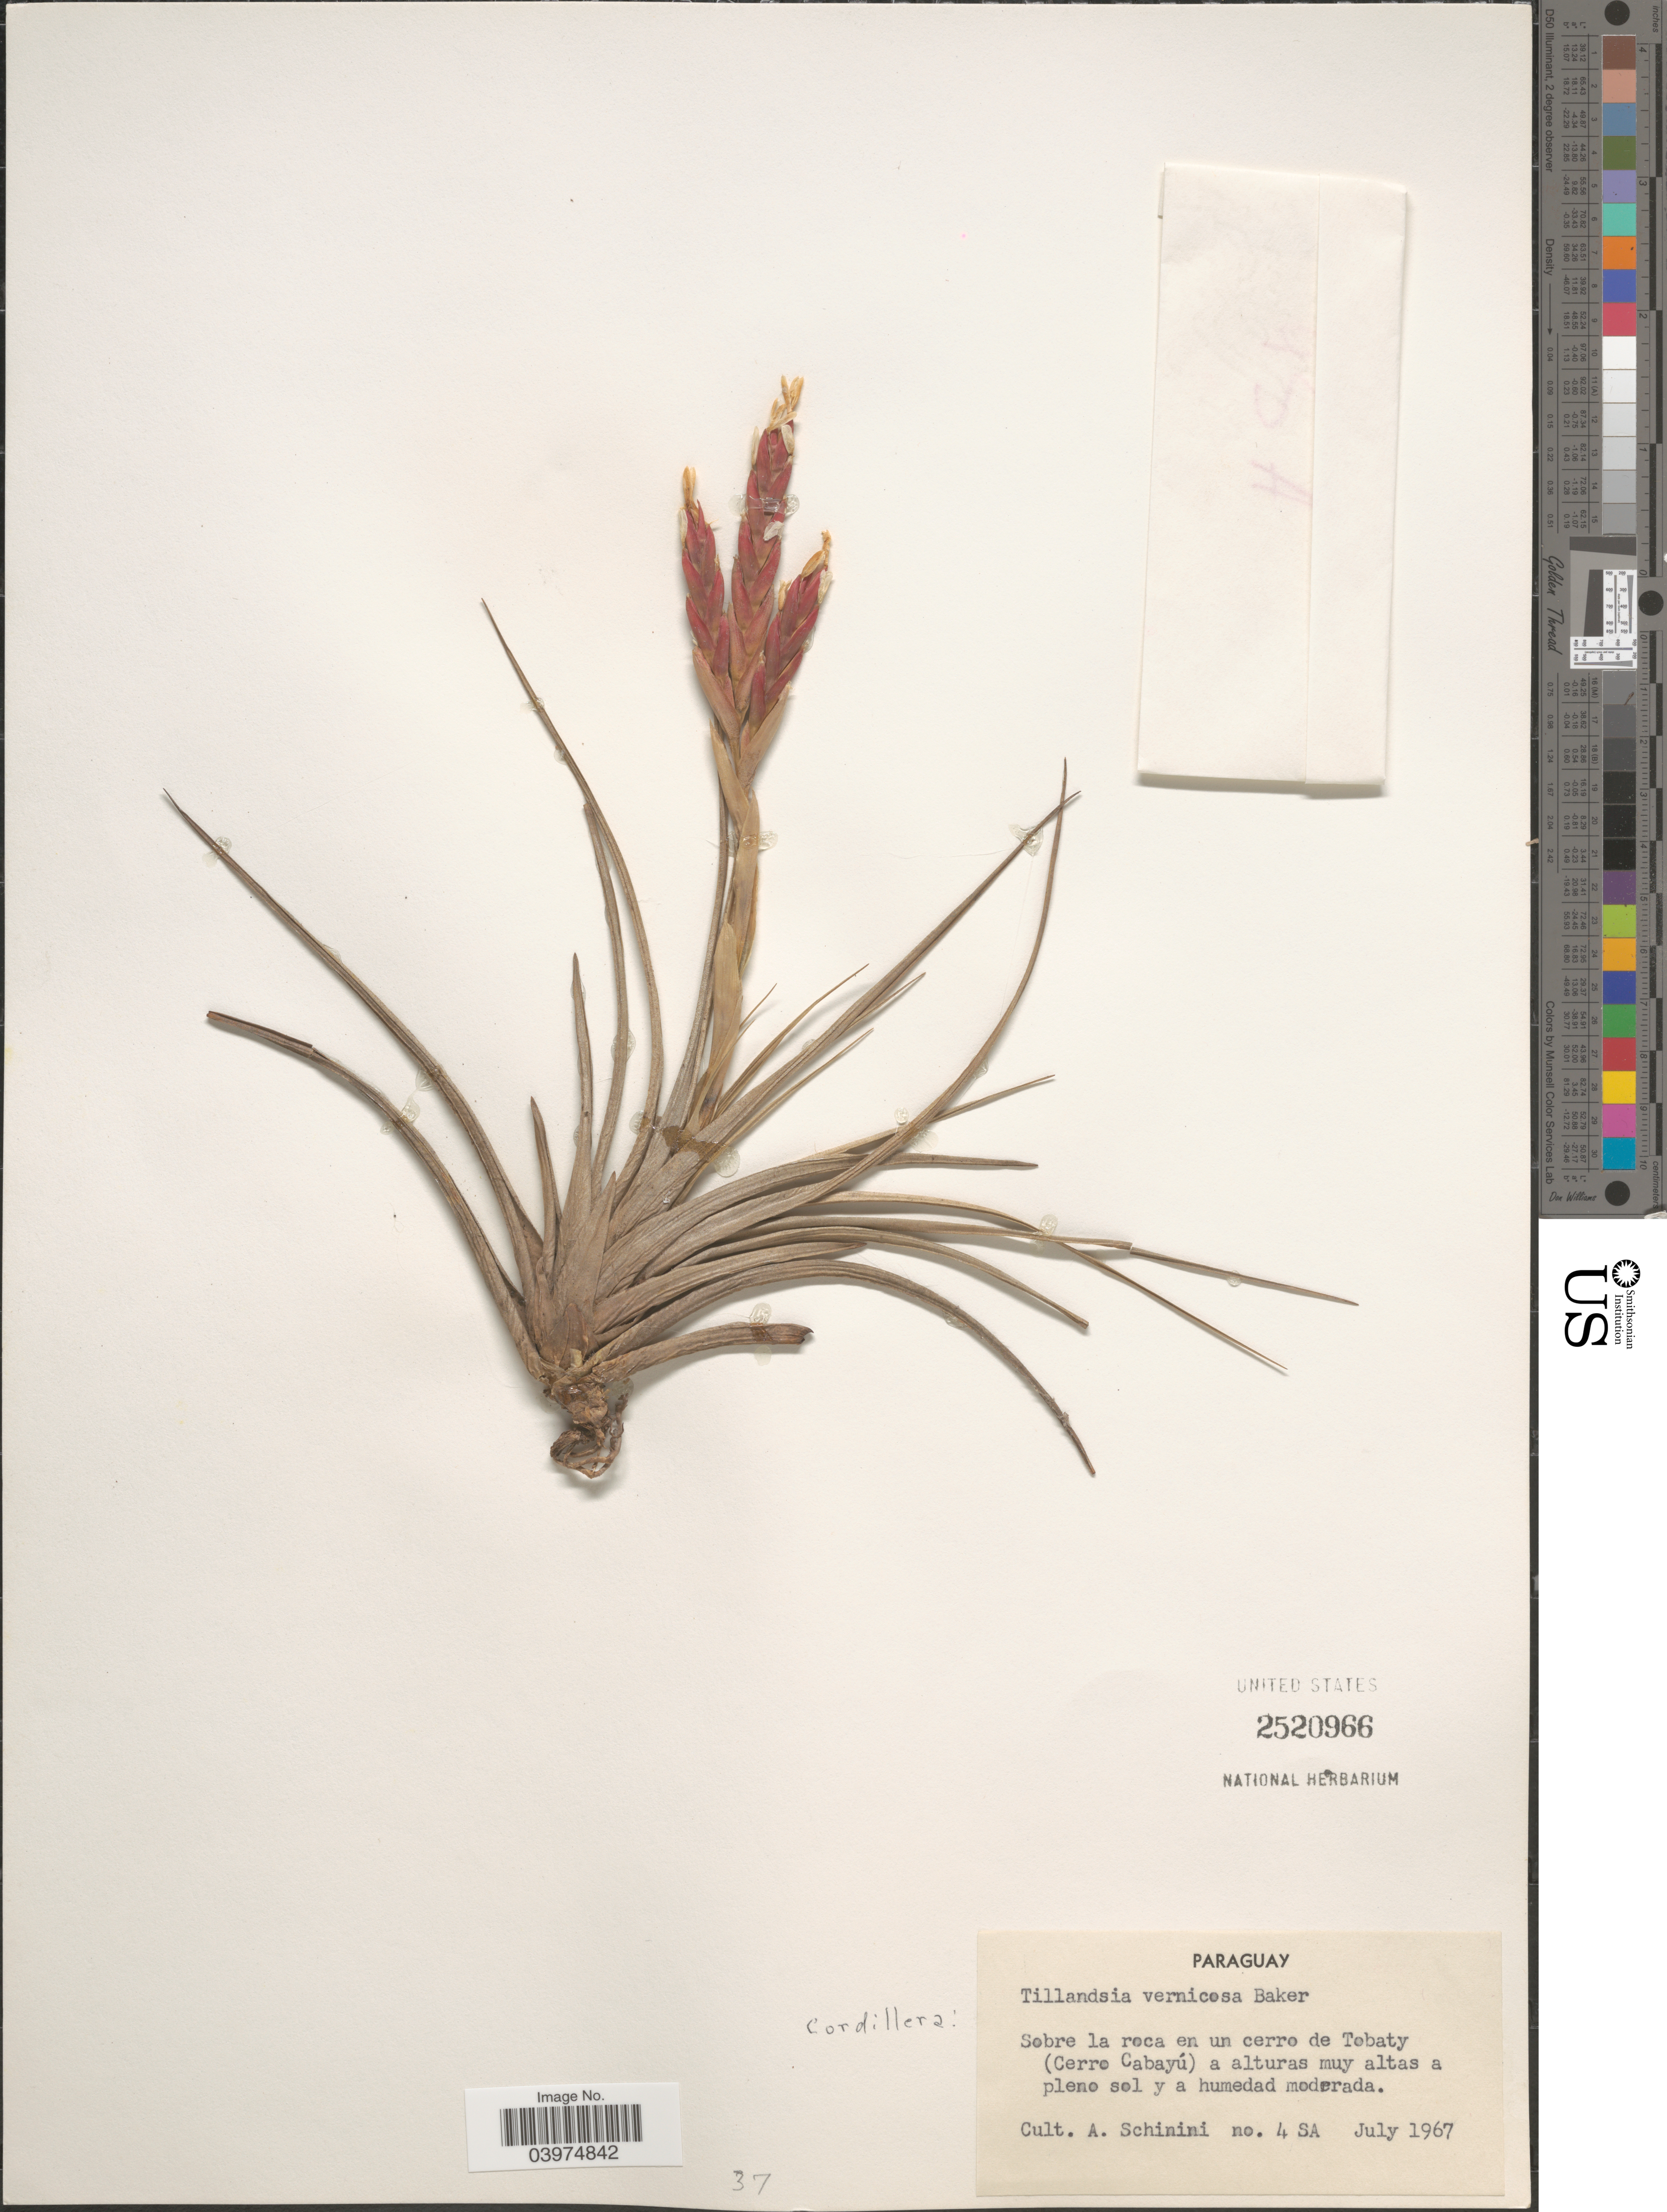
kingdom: Plantae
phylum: Tracheophyta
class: Liliopsida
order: Poales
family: Bromeliaceae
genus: Tillandsia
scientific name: Tillandsia vernicosa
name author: Baker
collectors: A. Schinini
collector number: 4SA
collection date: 1967-07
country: Paraguay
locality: Sobre la roca en un cerro de Tobaty (Cerro Cabayú).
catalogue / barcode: US 2520966